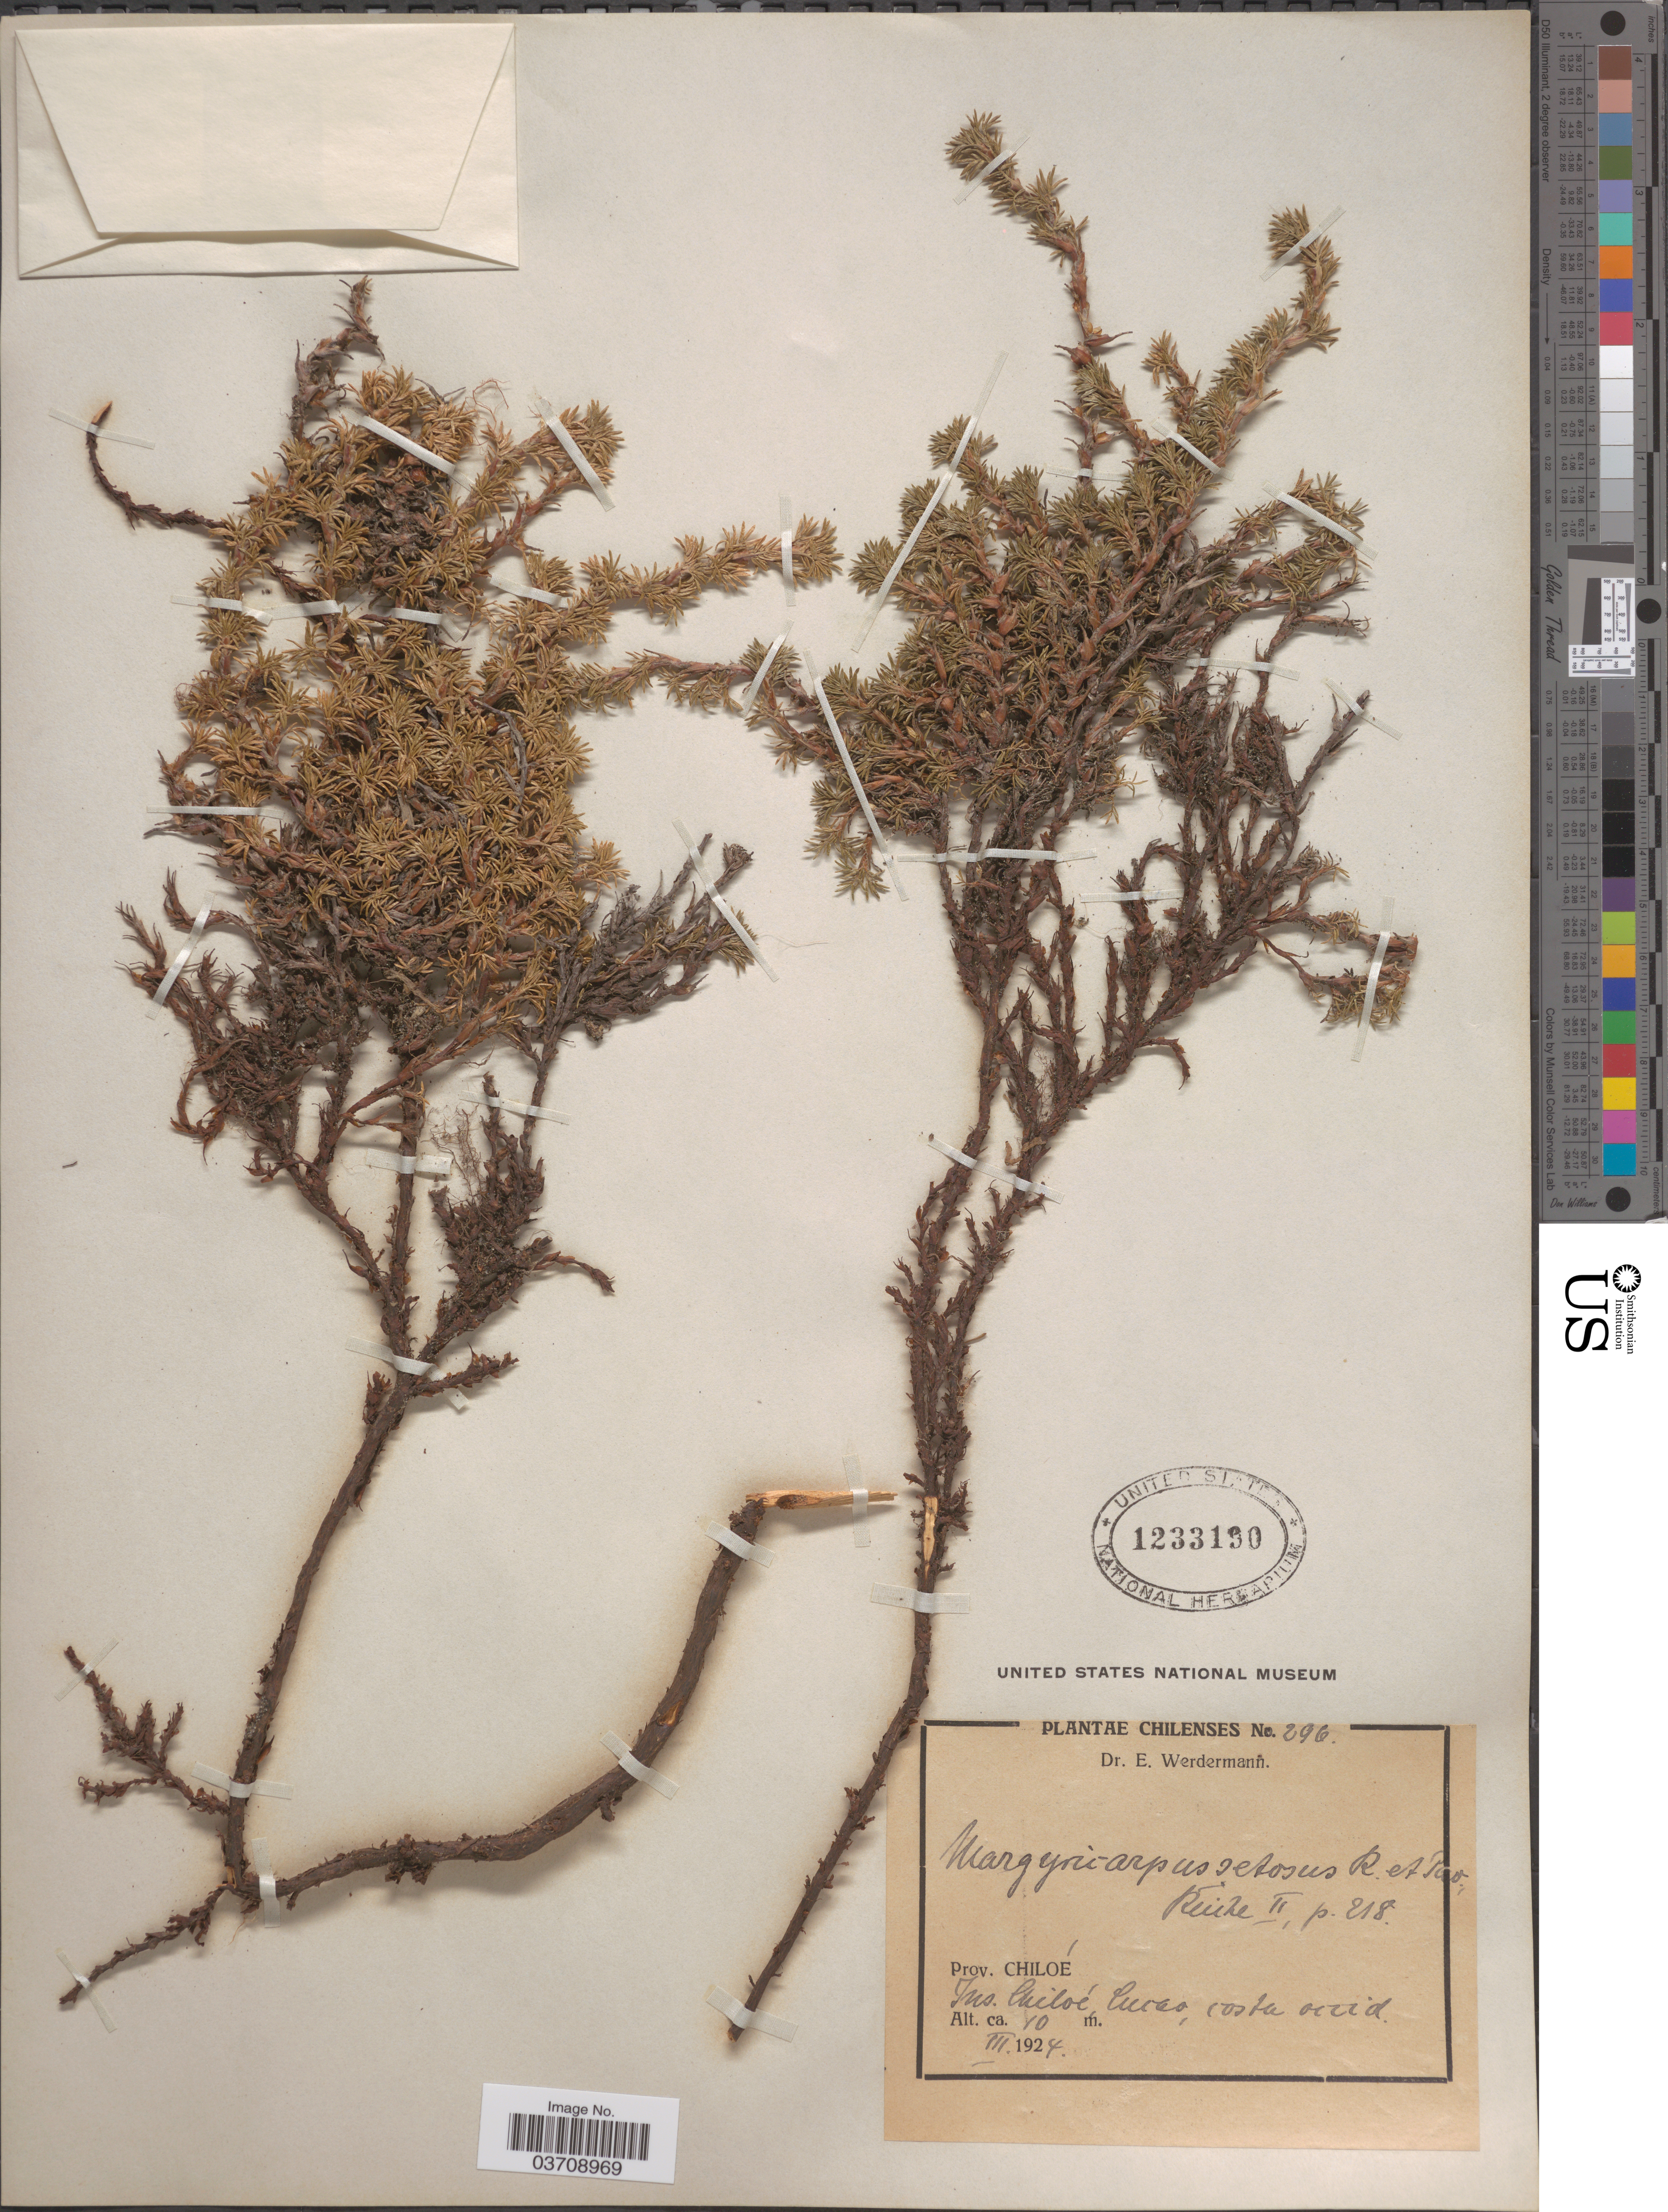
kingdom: Plantae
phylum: Tracheophyta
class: Magnoliopsida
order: Rosales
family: Rosaceae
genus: Margyricarpus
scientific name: Margyricarpus pinnatus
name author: (Lam.) Kuntze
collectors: E. Werdermann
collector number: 296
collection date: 1924-03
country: Chile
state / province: Arica y Parinacota (XV)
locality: Prov. Chiloé. Ins. Chiloé, Cucao, costa occid.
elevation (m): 40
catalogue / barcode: US 1233190